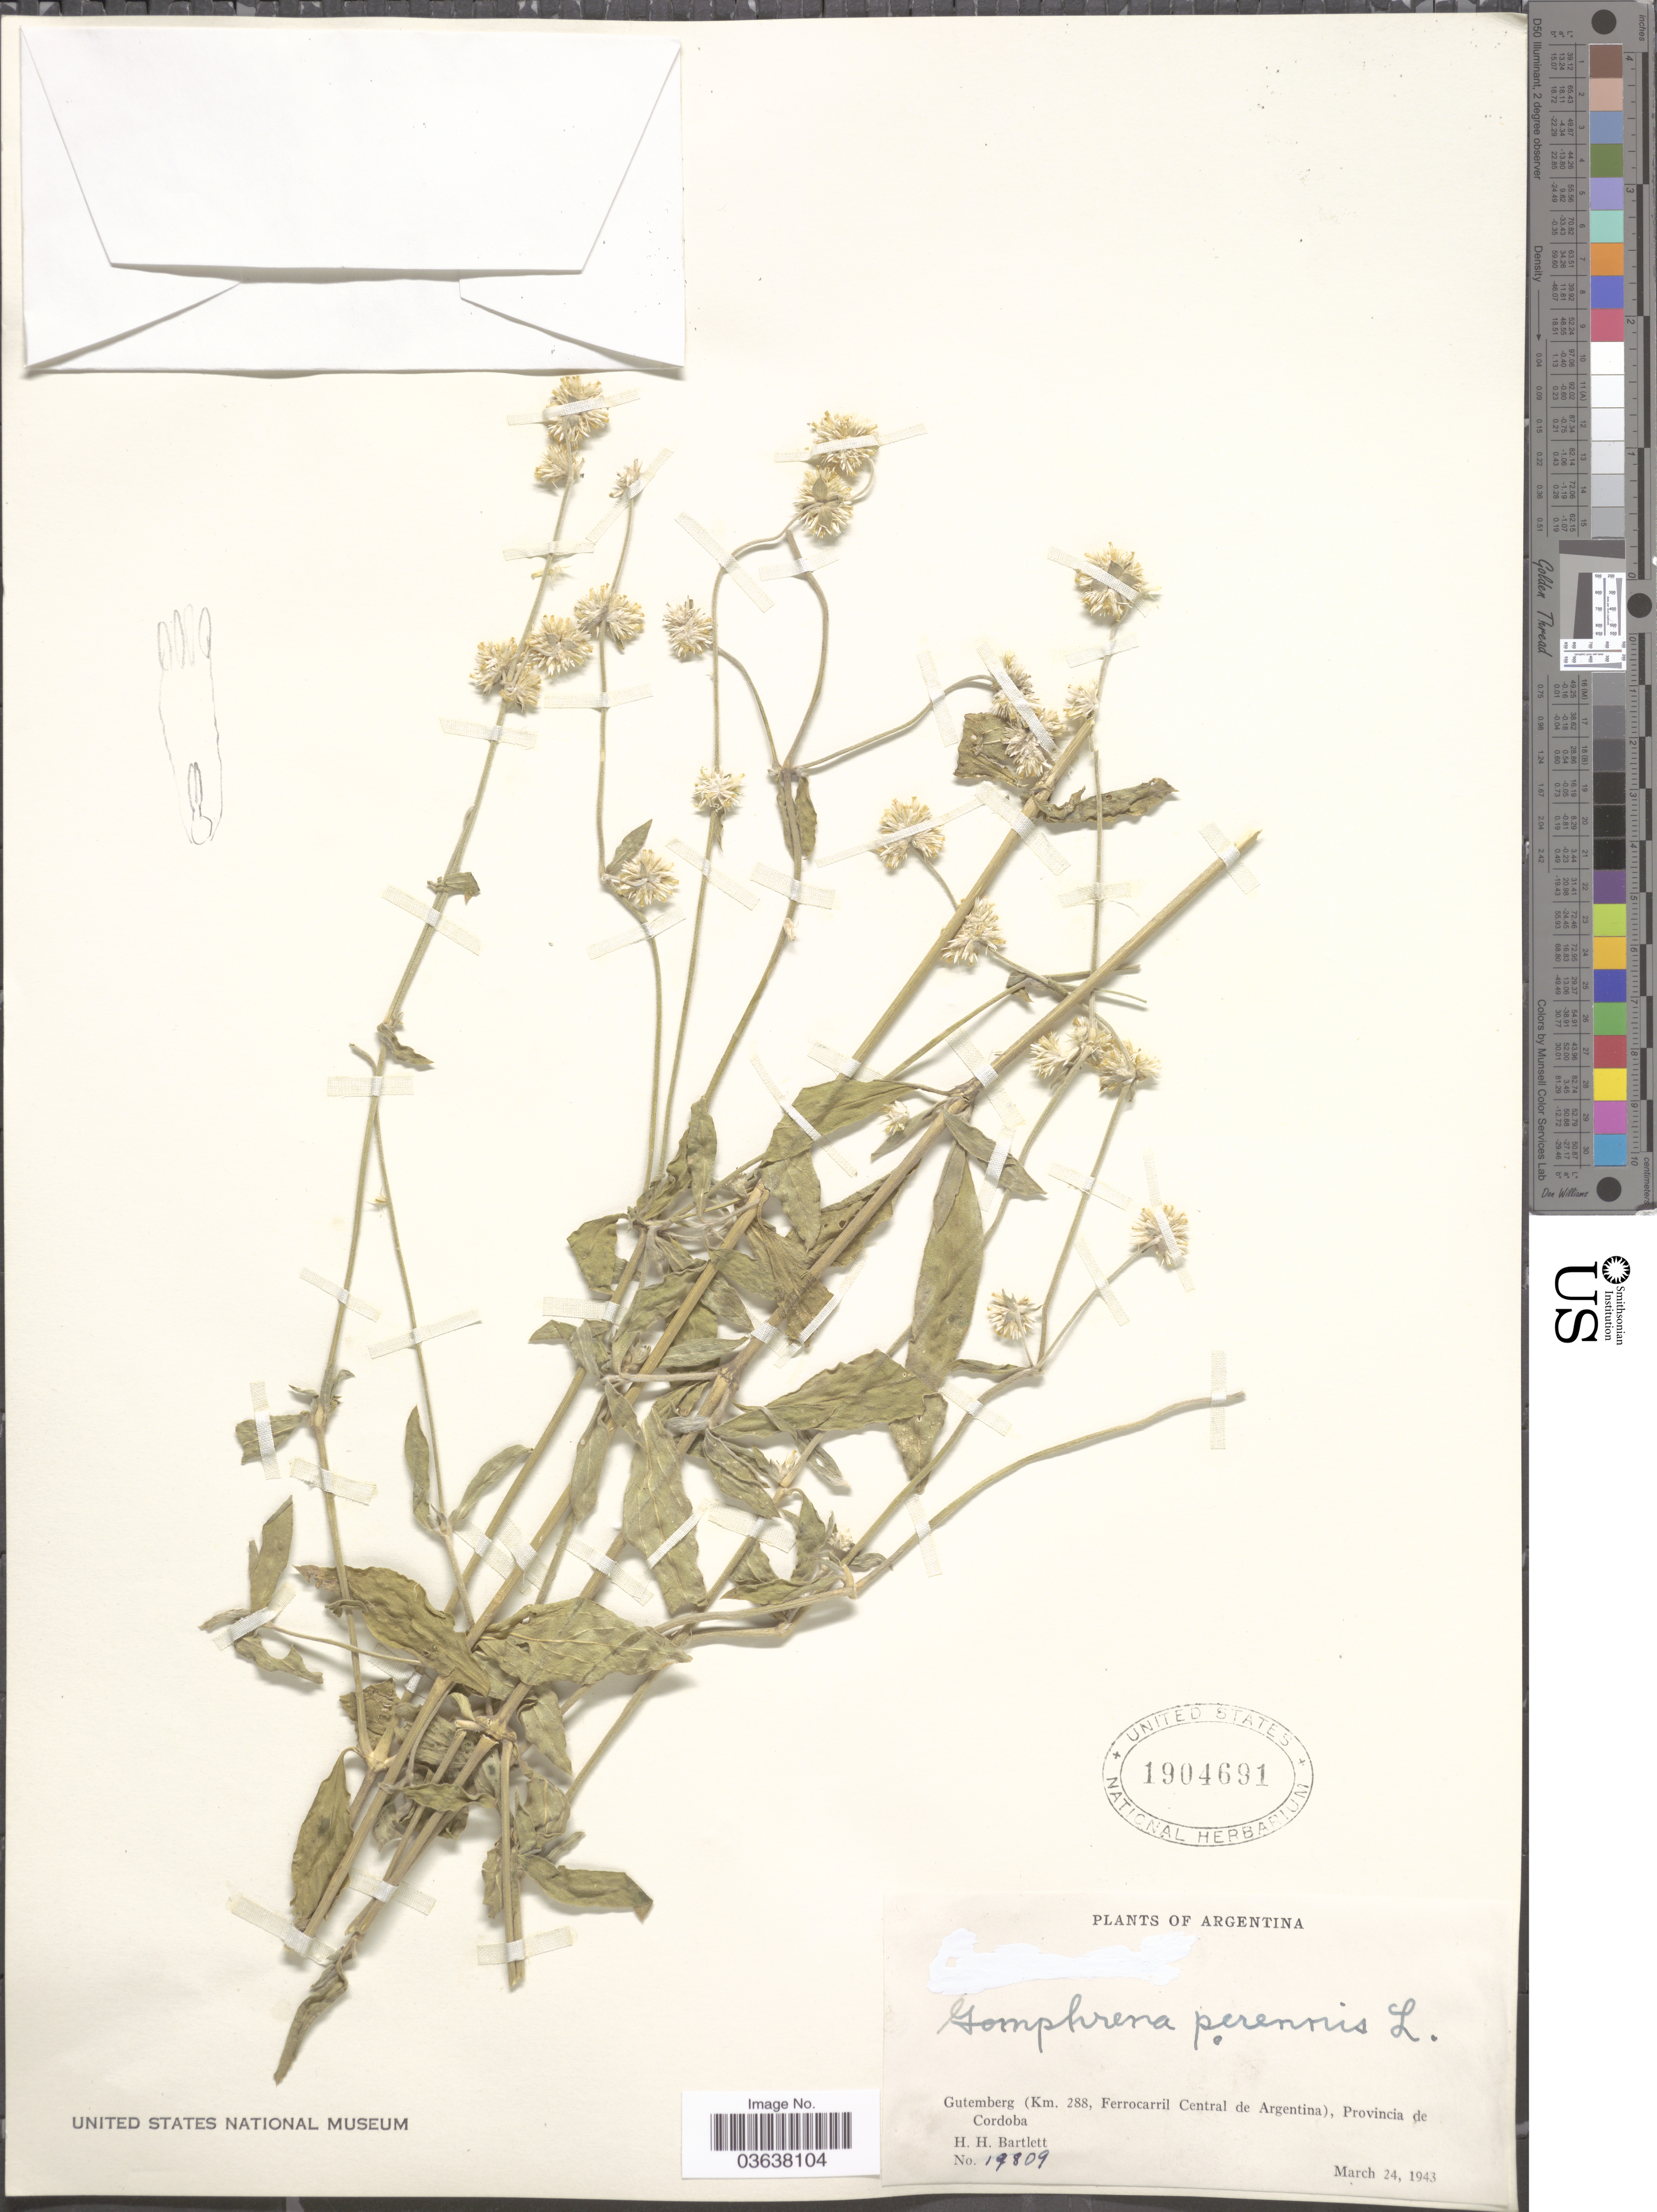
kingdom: Plantae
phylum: Tracheophyta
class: Magnoliopsida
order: Caryophyllales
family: Amaranthaceae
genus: Gomphrena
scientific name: Gomphrena perennis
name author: L.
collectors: H. H. Bartlett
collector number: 19809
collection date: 1943-03-24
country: Argentina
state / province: Cordoba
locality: Gutemberg (Km. 288, Ferrocarril Central de Argentina).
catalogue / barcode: US 1904691